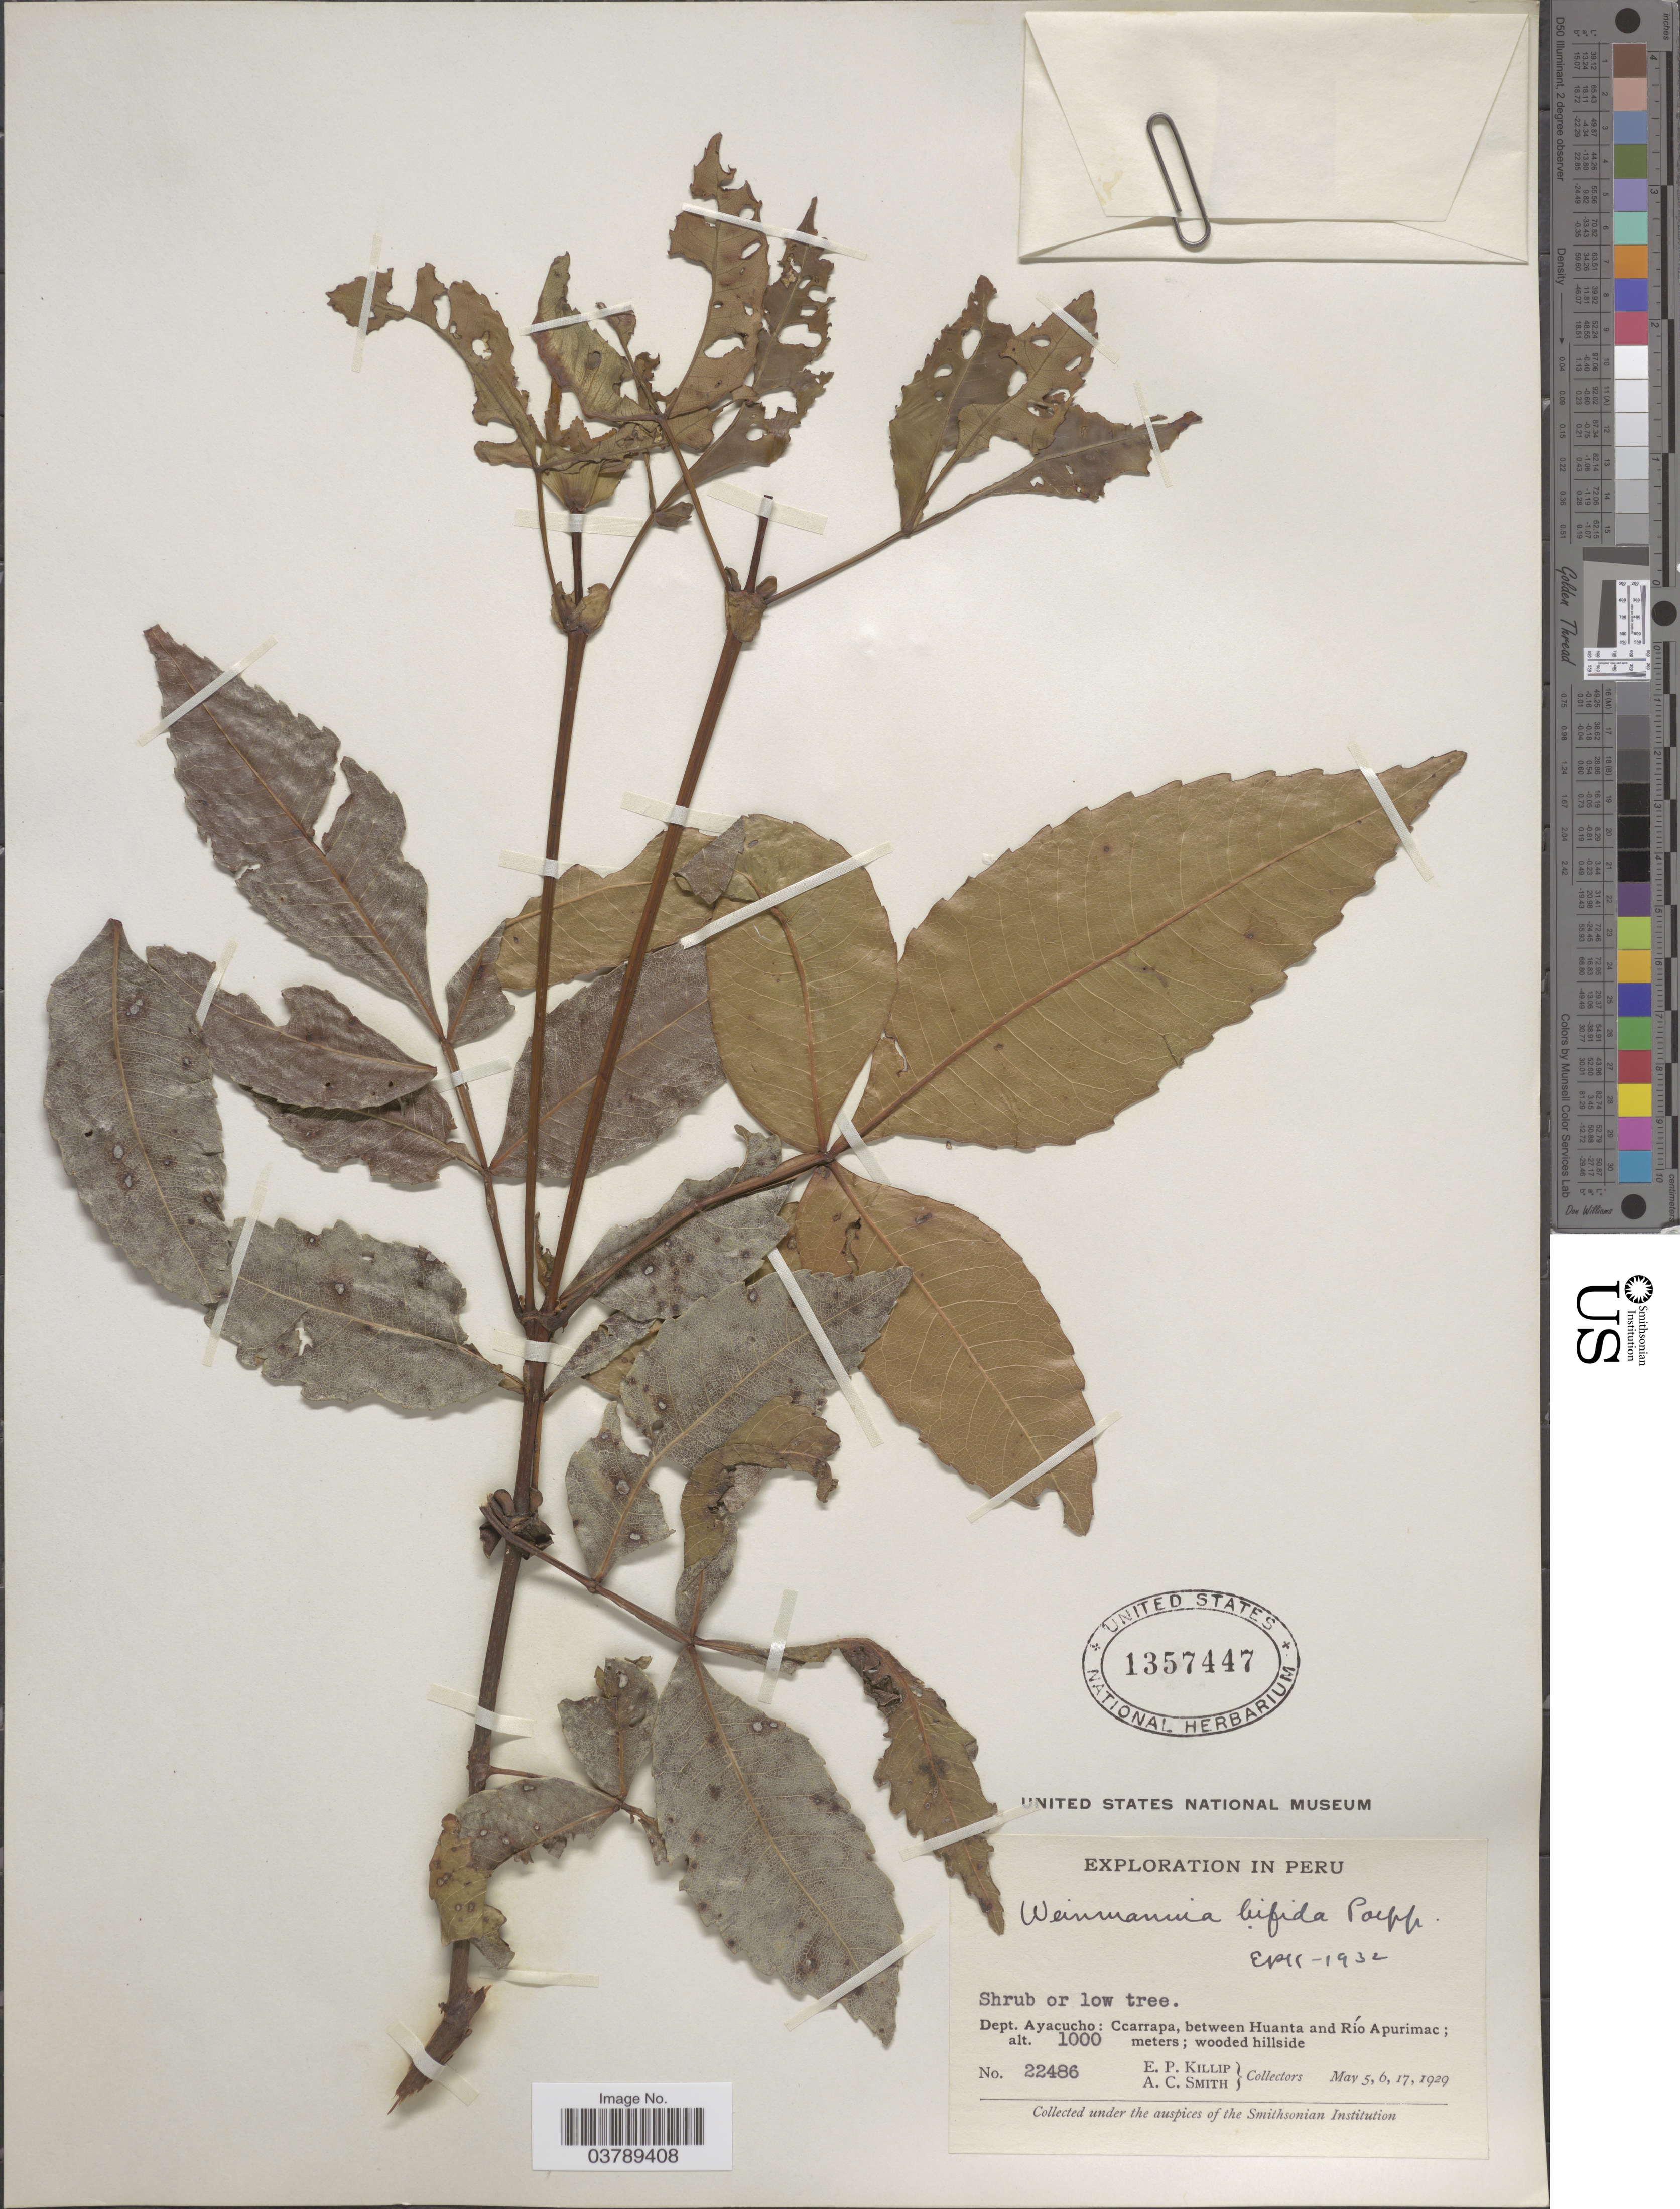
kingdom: Plantae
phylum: Tracheophyta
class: Magnoliopsida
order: Oxalidales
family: Cunoniaceae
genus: Weinmannia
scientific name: Weinmannia pentaphylla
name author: Ruiz & Pav.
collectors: E. P. Killip & A. C. Smith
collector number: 22486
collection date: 1929-05-05/1929-05-17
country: Peru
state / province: Ayacucho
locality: Dept. Ayacucho: Ccarrapa, between Huanta and Río Apurimac.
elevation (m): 1000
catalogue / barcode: US 1357447